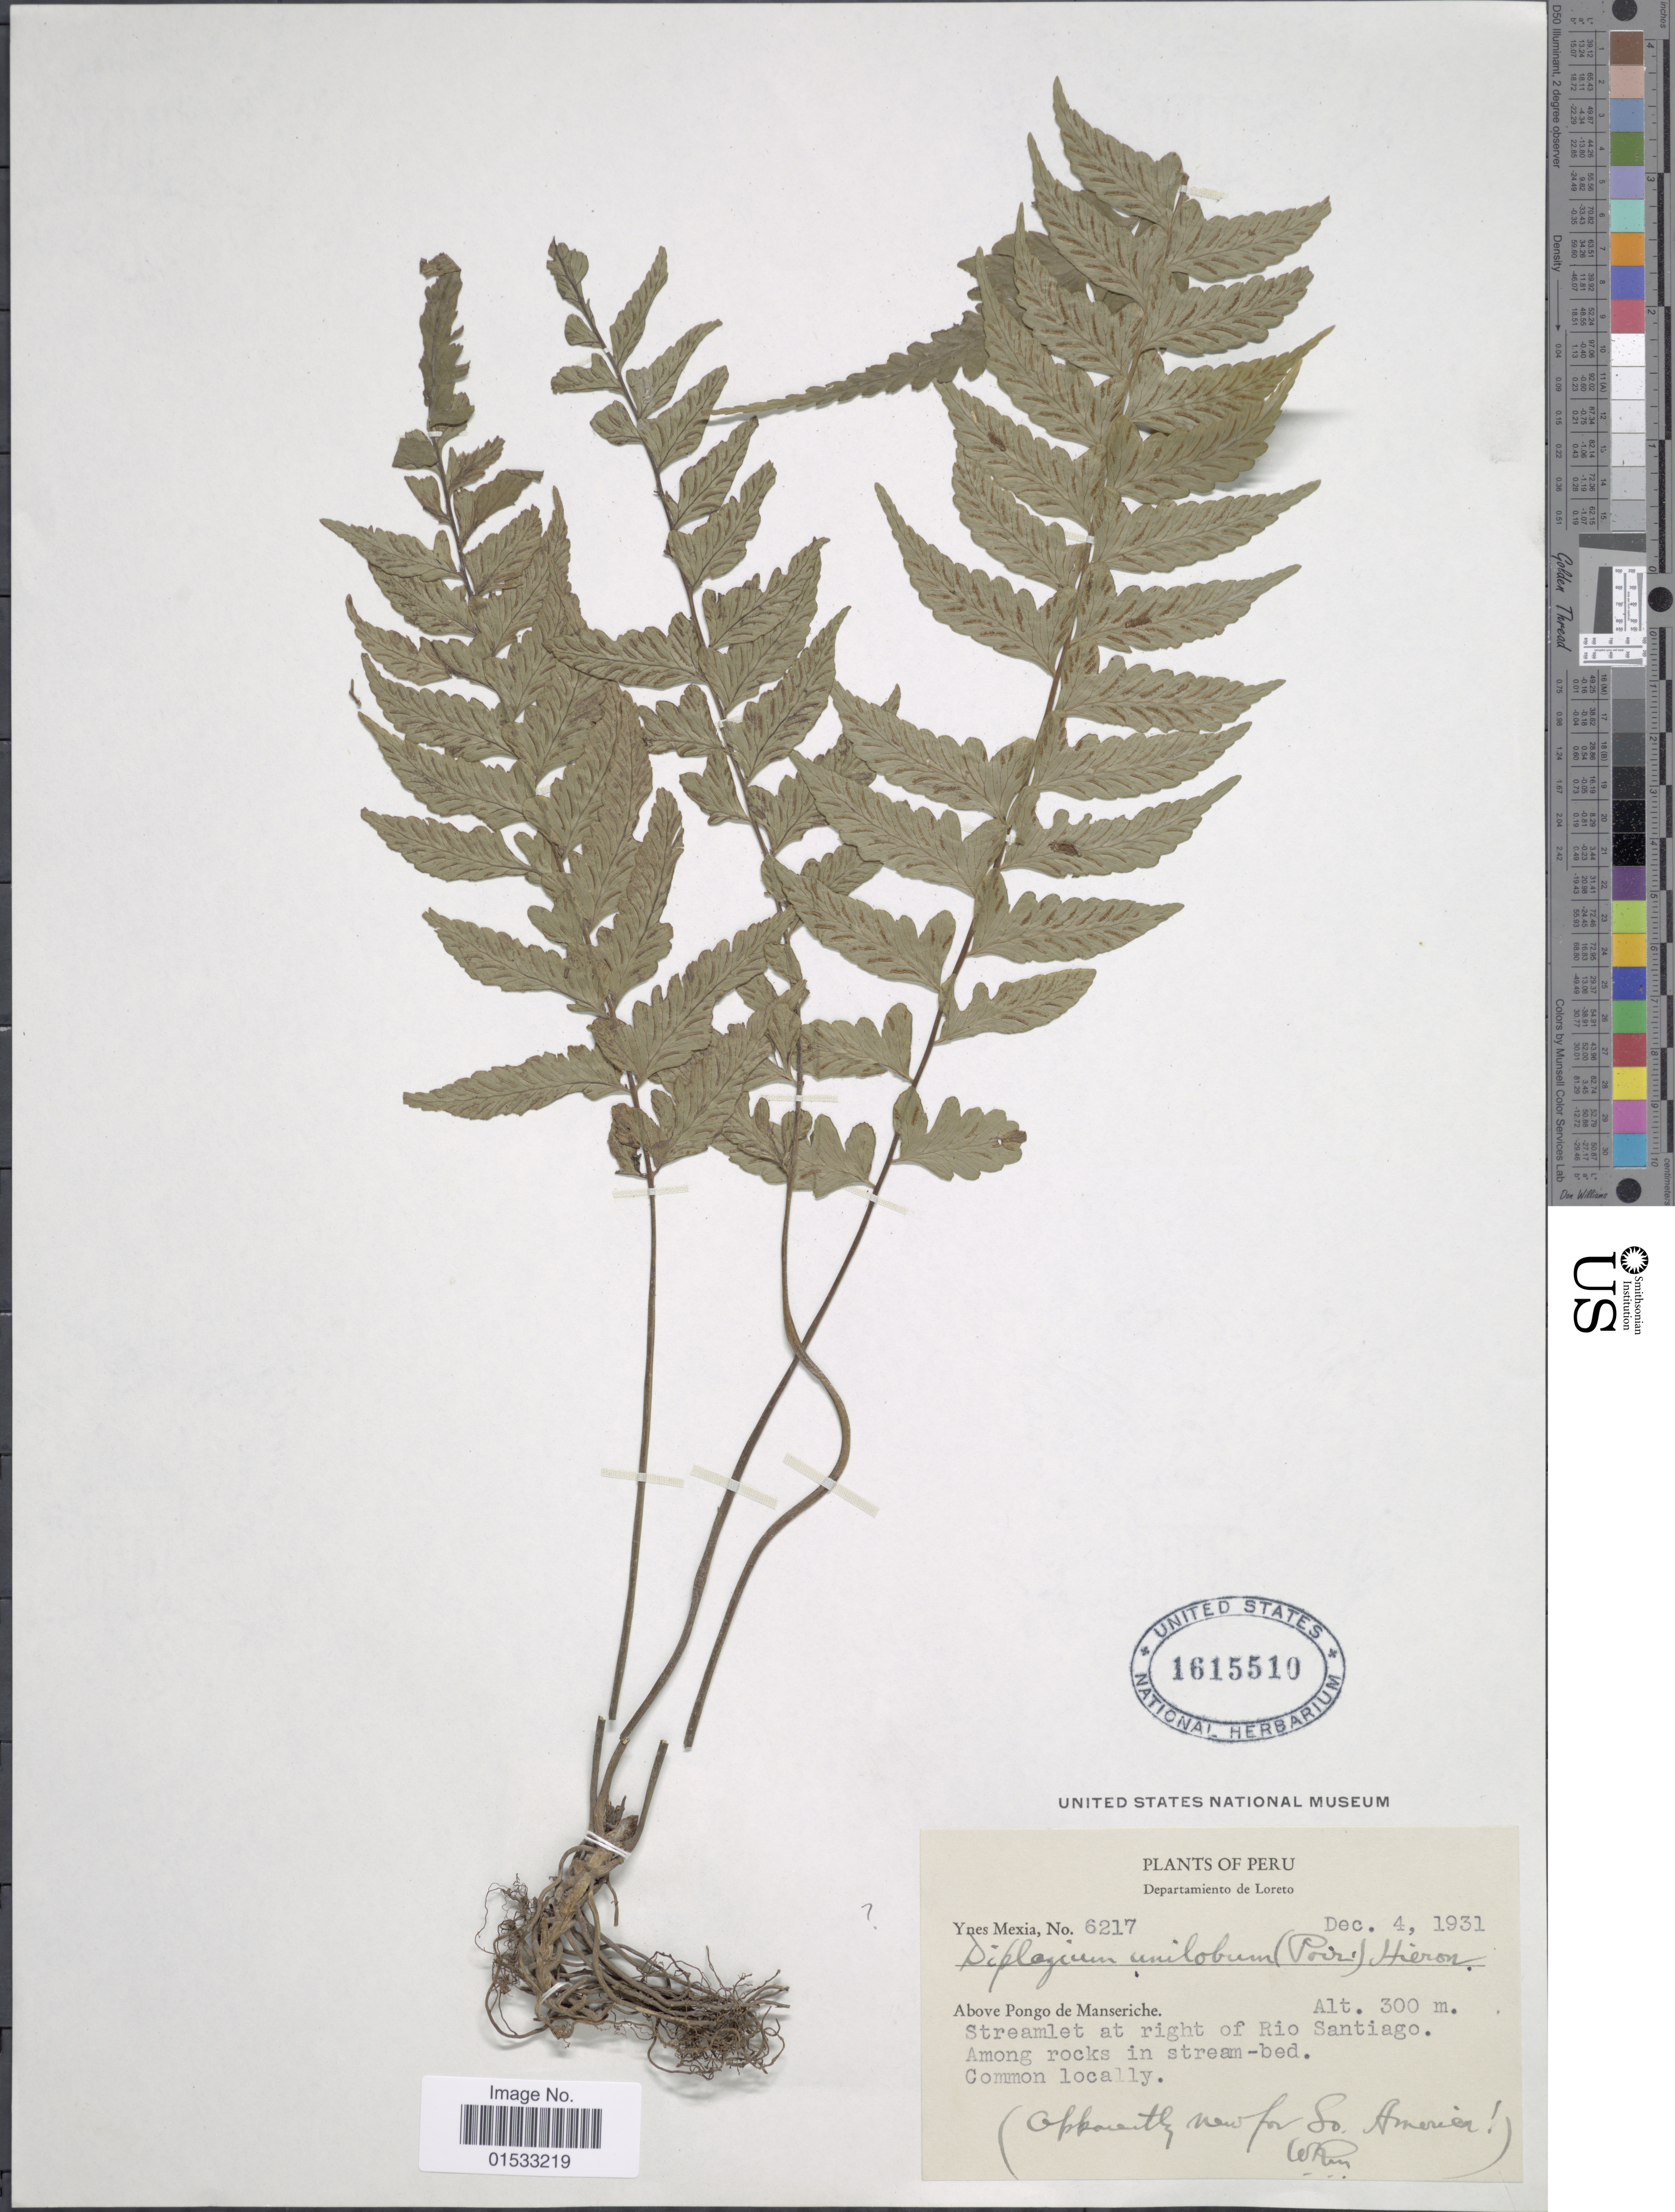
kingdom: Plantae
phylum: Tracheophyta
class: Polypodiopsida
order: Polypodiales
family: Athyriaceae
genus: Diplazium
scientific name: Diplazium unilobum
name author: (Poir.) Hieron.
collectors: Y. Mexia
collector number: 6217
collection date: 1931-12-04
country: Peru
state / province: Loreto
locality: Above Pongo de Manseriche, streamlet at right of Rio Santiago.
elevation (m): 300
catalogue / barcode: US 1615510